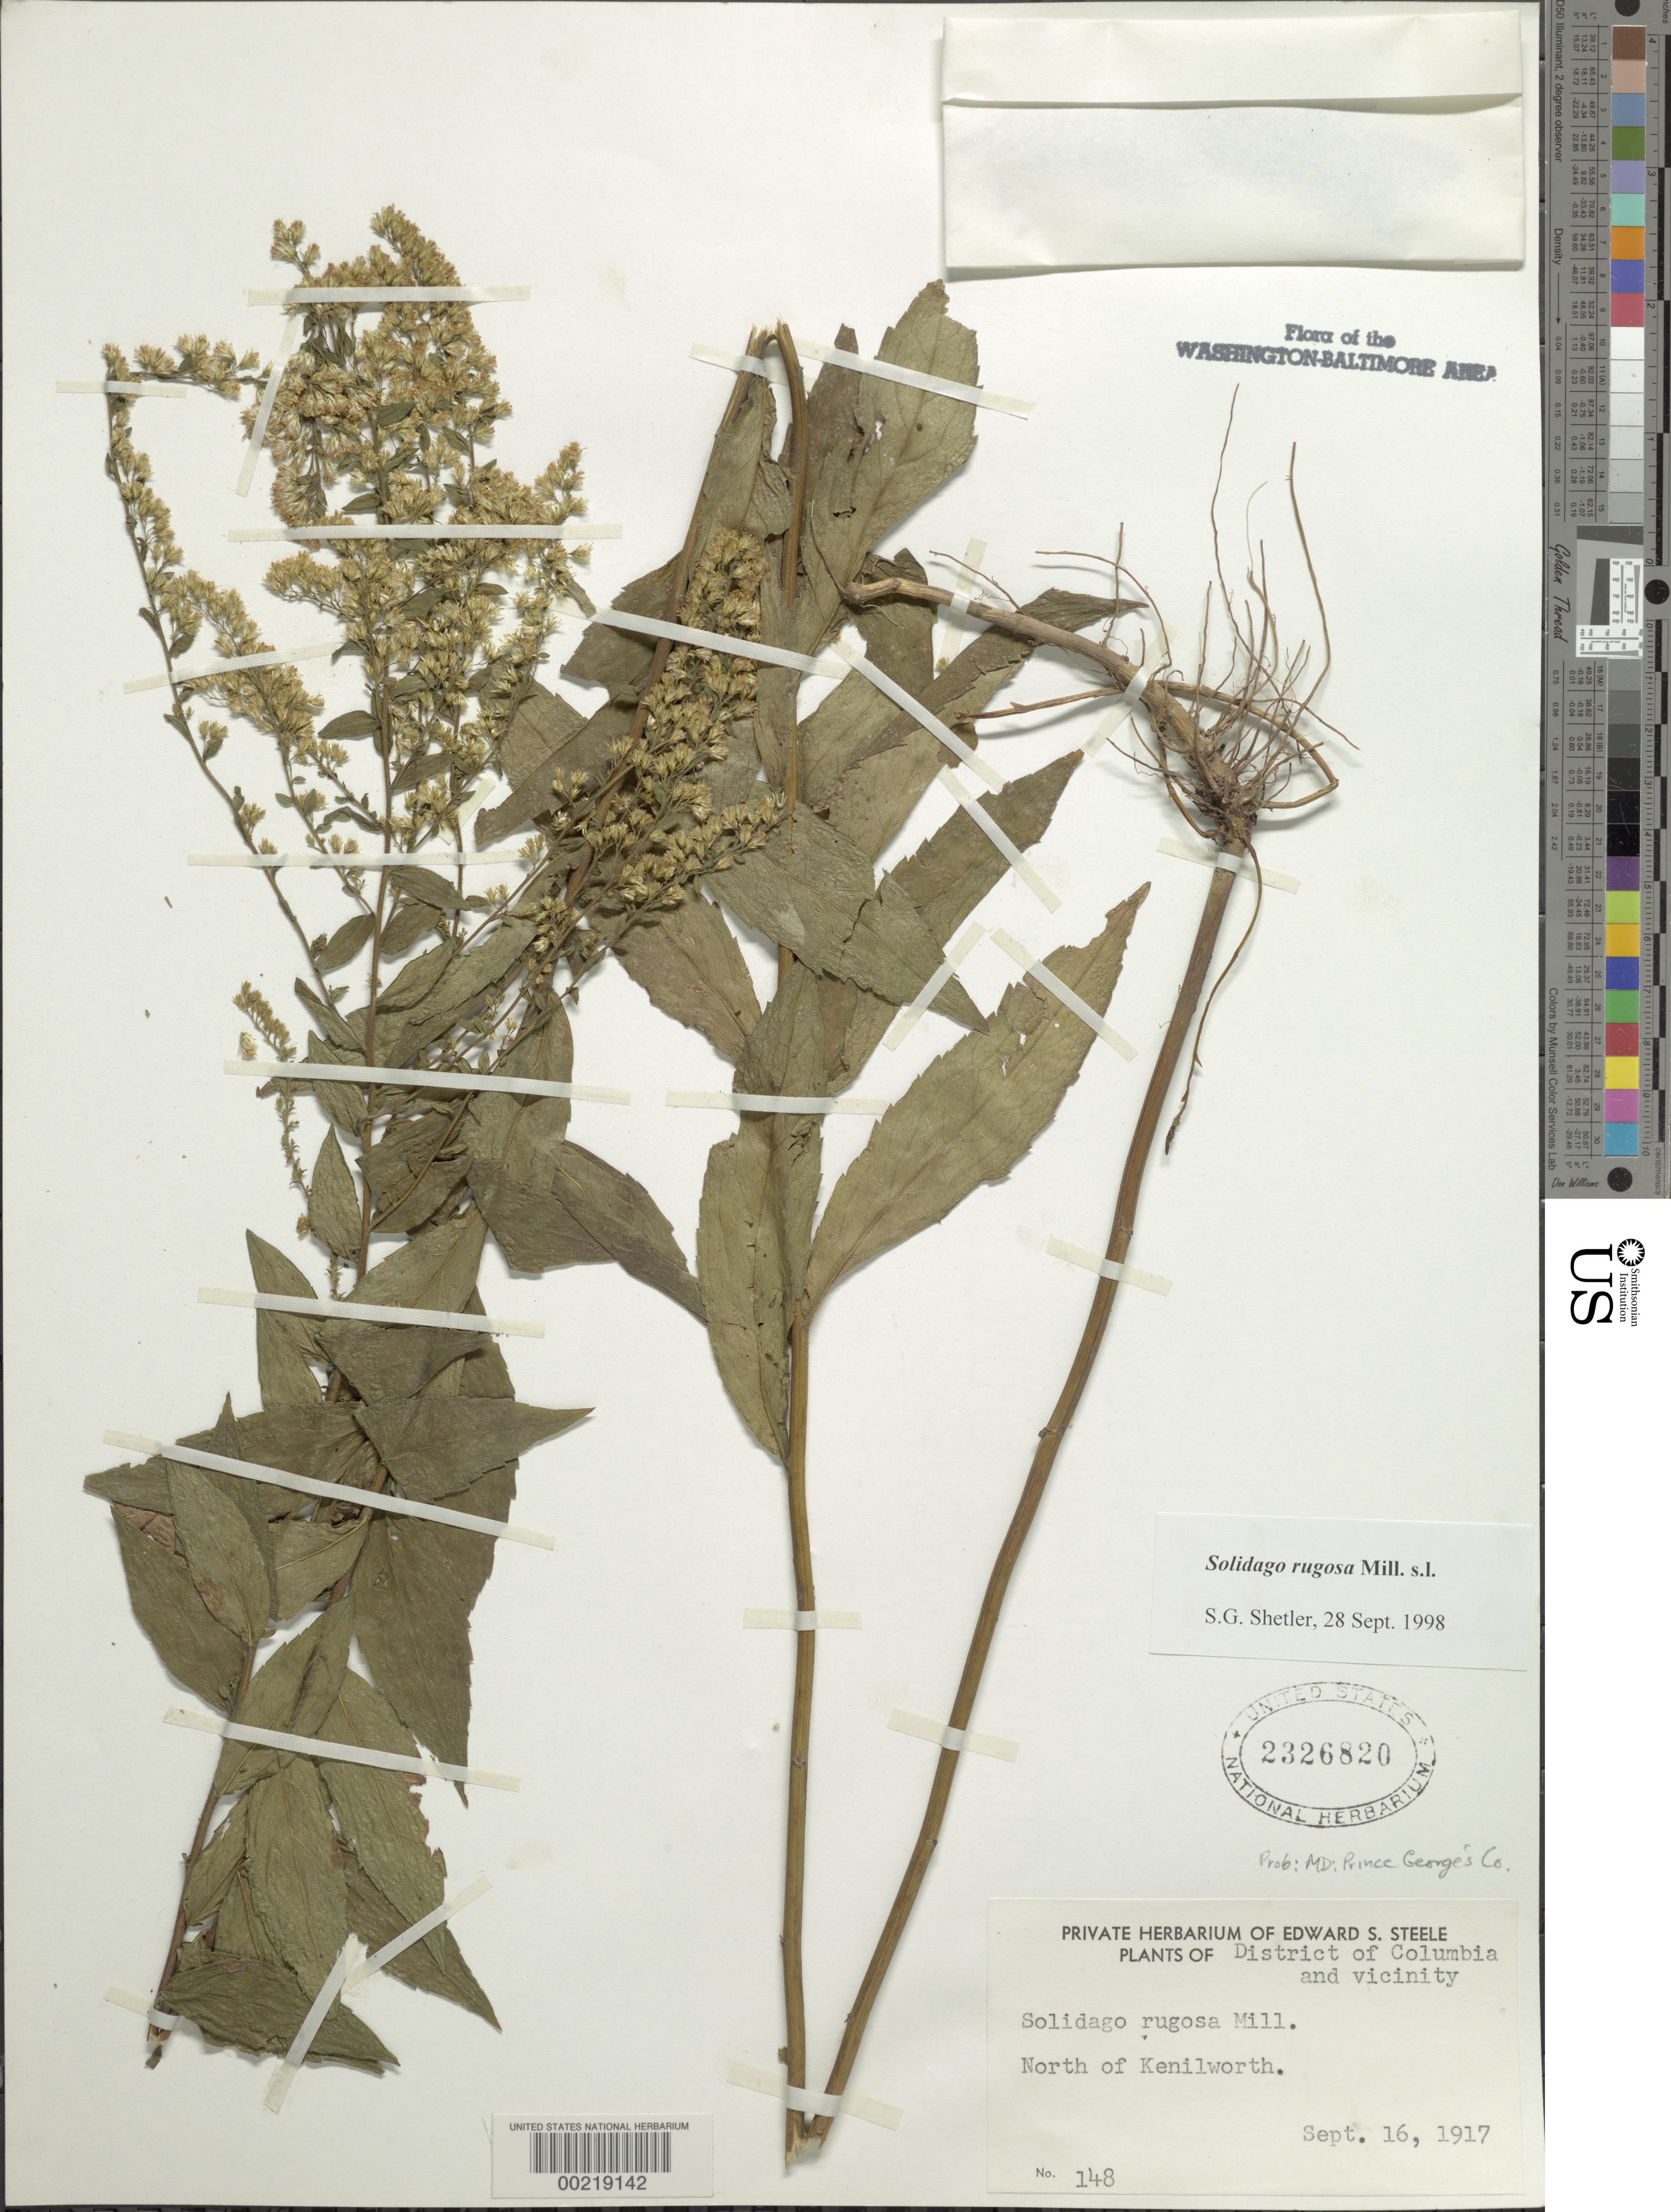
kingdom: Plantae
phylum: Tracheophyta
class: Magnoliopsida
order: Asterales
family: Asteraceae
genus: Solidago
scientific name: Solidago rugosa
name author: Mill.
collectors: E. Steele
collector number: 148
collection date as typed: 16 Sep 1917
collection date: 1917-09-16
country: United States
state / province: Maryland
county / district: Prince George's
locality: North of Kenilworth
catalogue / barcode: US 2326820